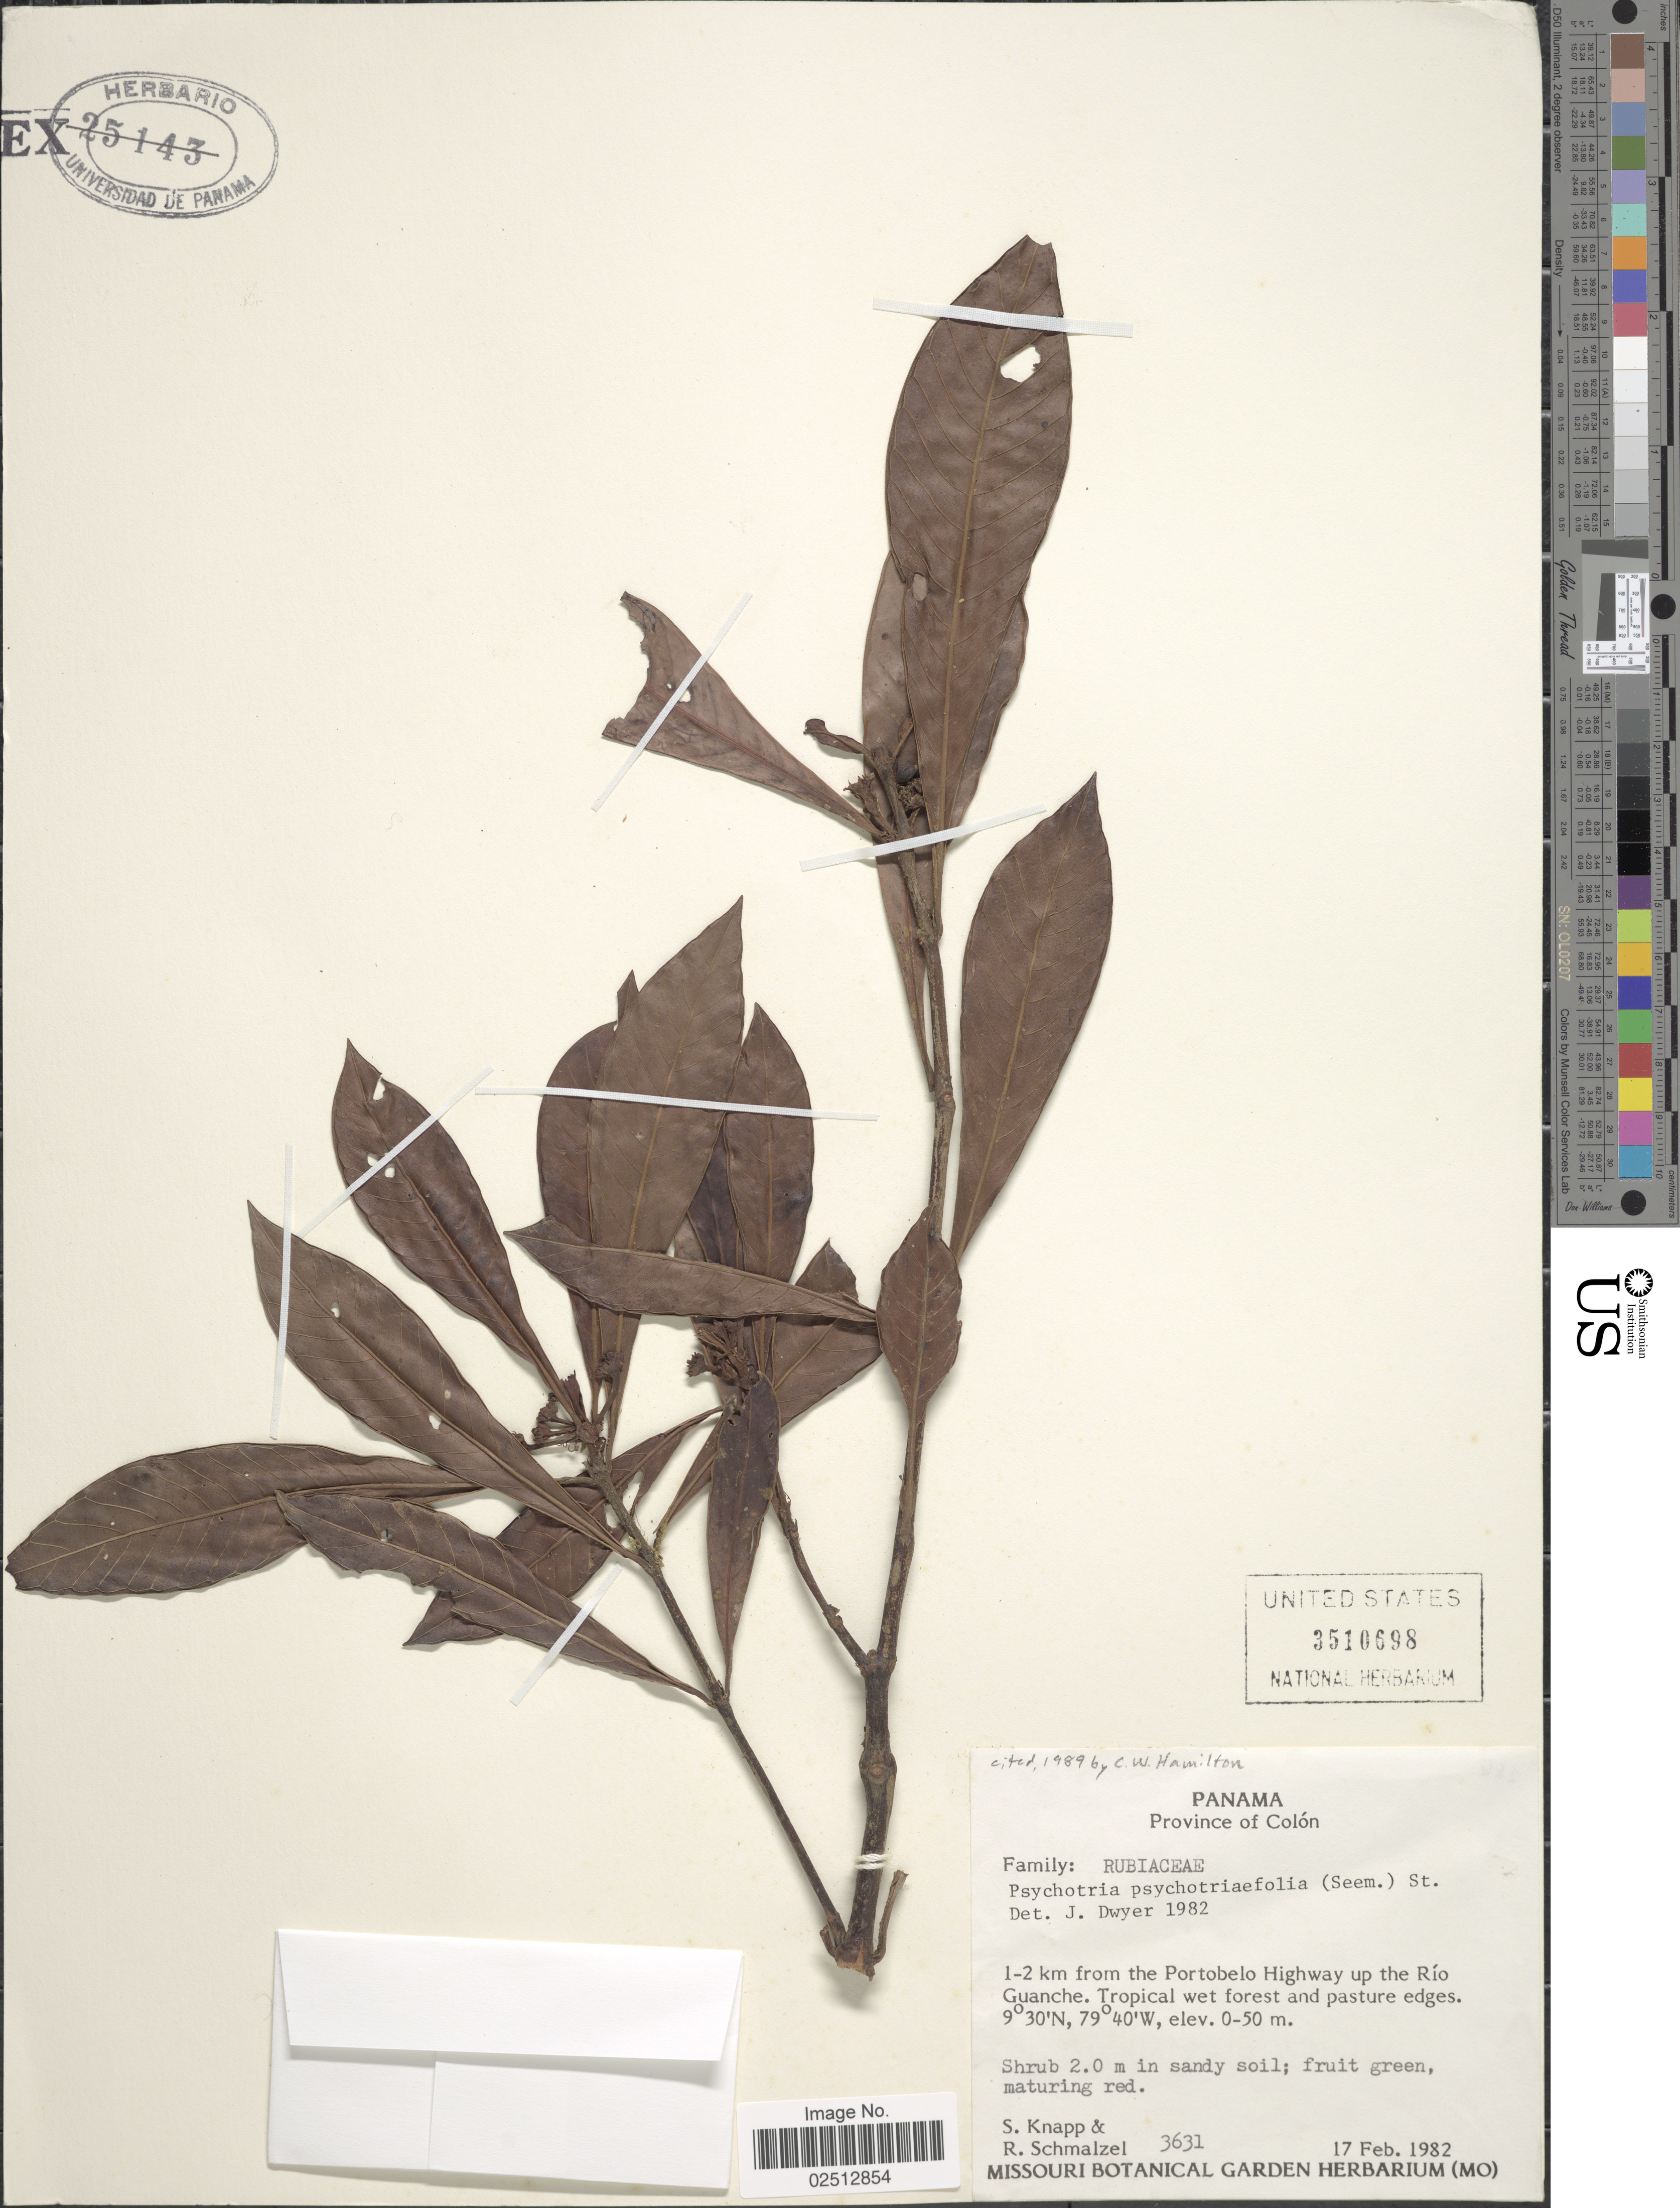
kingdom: Plantae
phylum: Tracheophyta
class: Magnoliopsida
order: Gentianales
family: Rubiaceae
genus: Psychotria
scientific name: Psychotria psychotriaefolia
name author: (Seem.) Standl.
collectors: S. Knapp & R. Schmalzel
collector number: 3631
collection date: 1982-02-17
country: Panama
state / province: Colón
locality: Province of Colon. 1-2 km from the Portobelo Highway up the Rio Guanche.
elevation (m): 0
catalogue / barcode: US 3510698